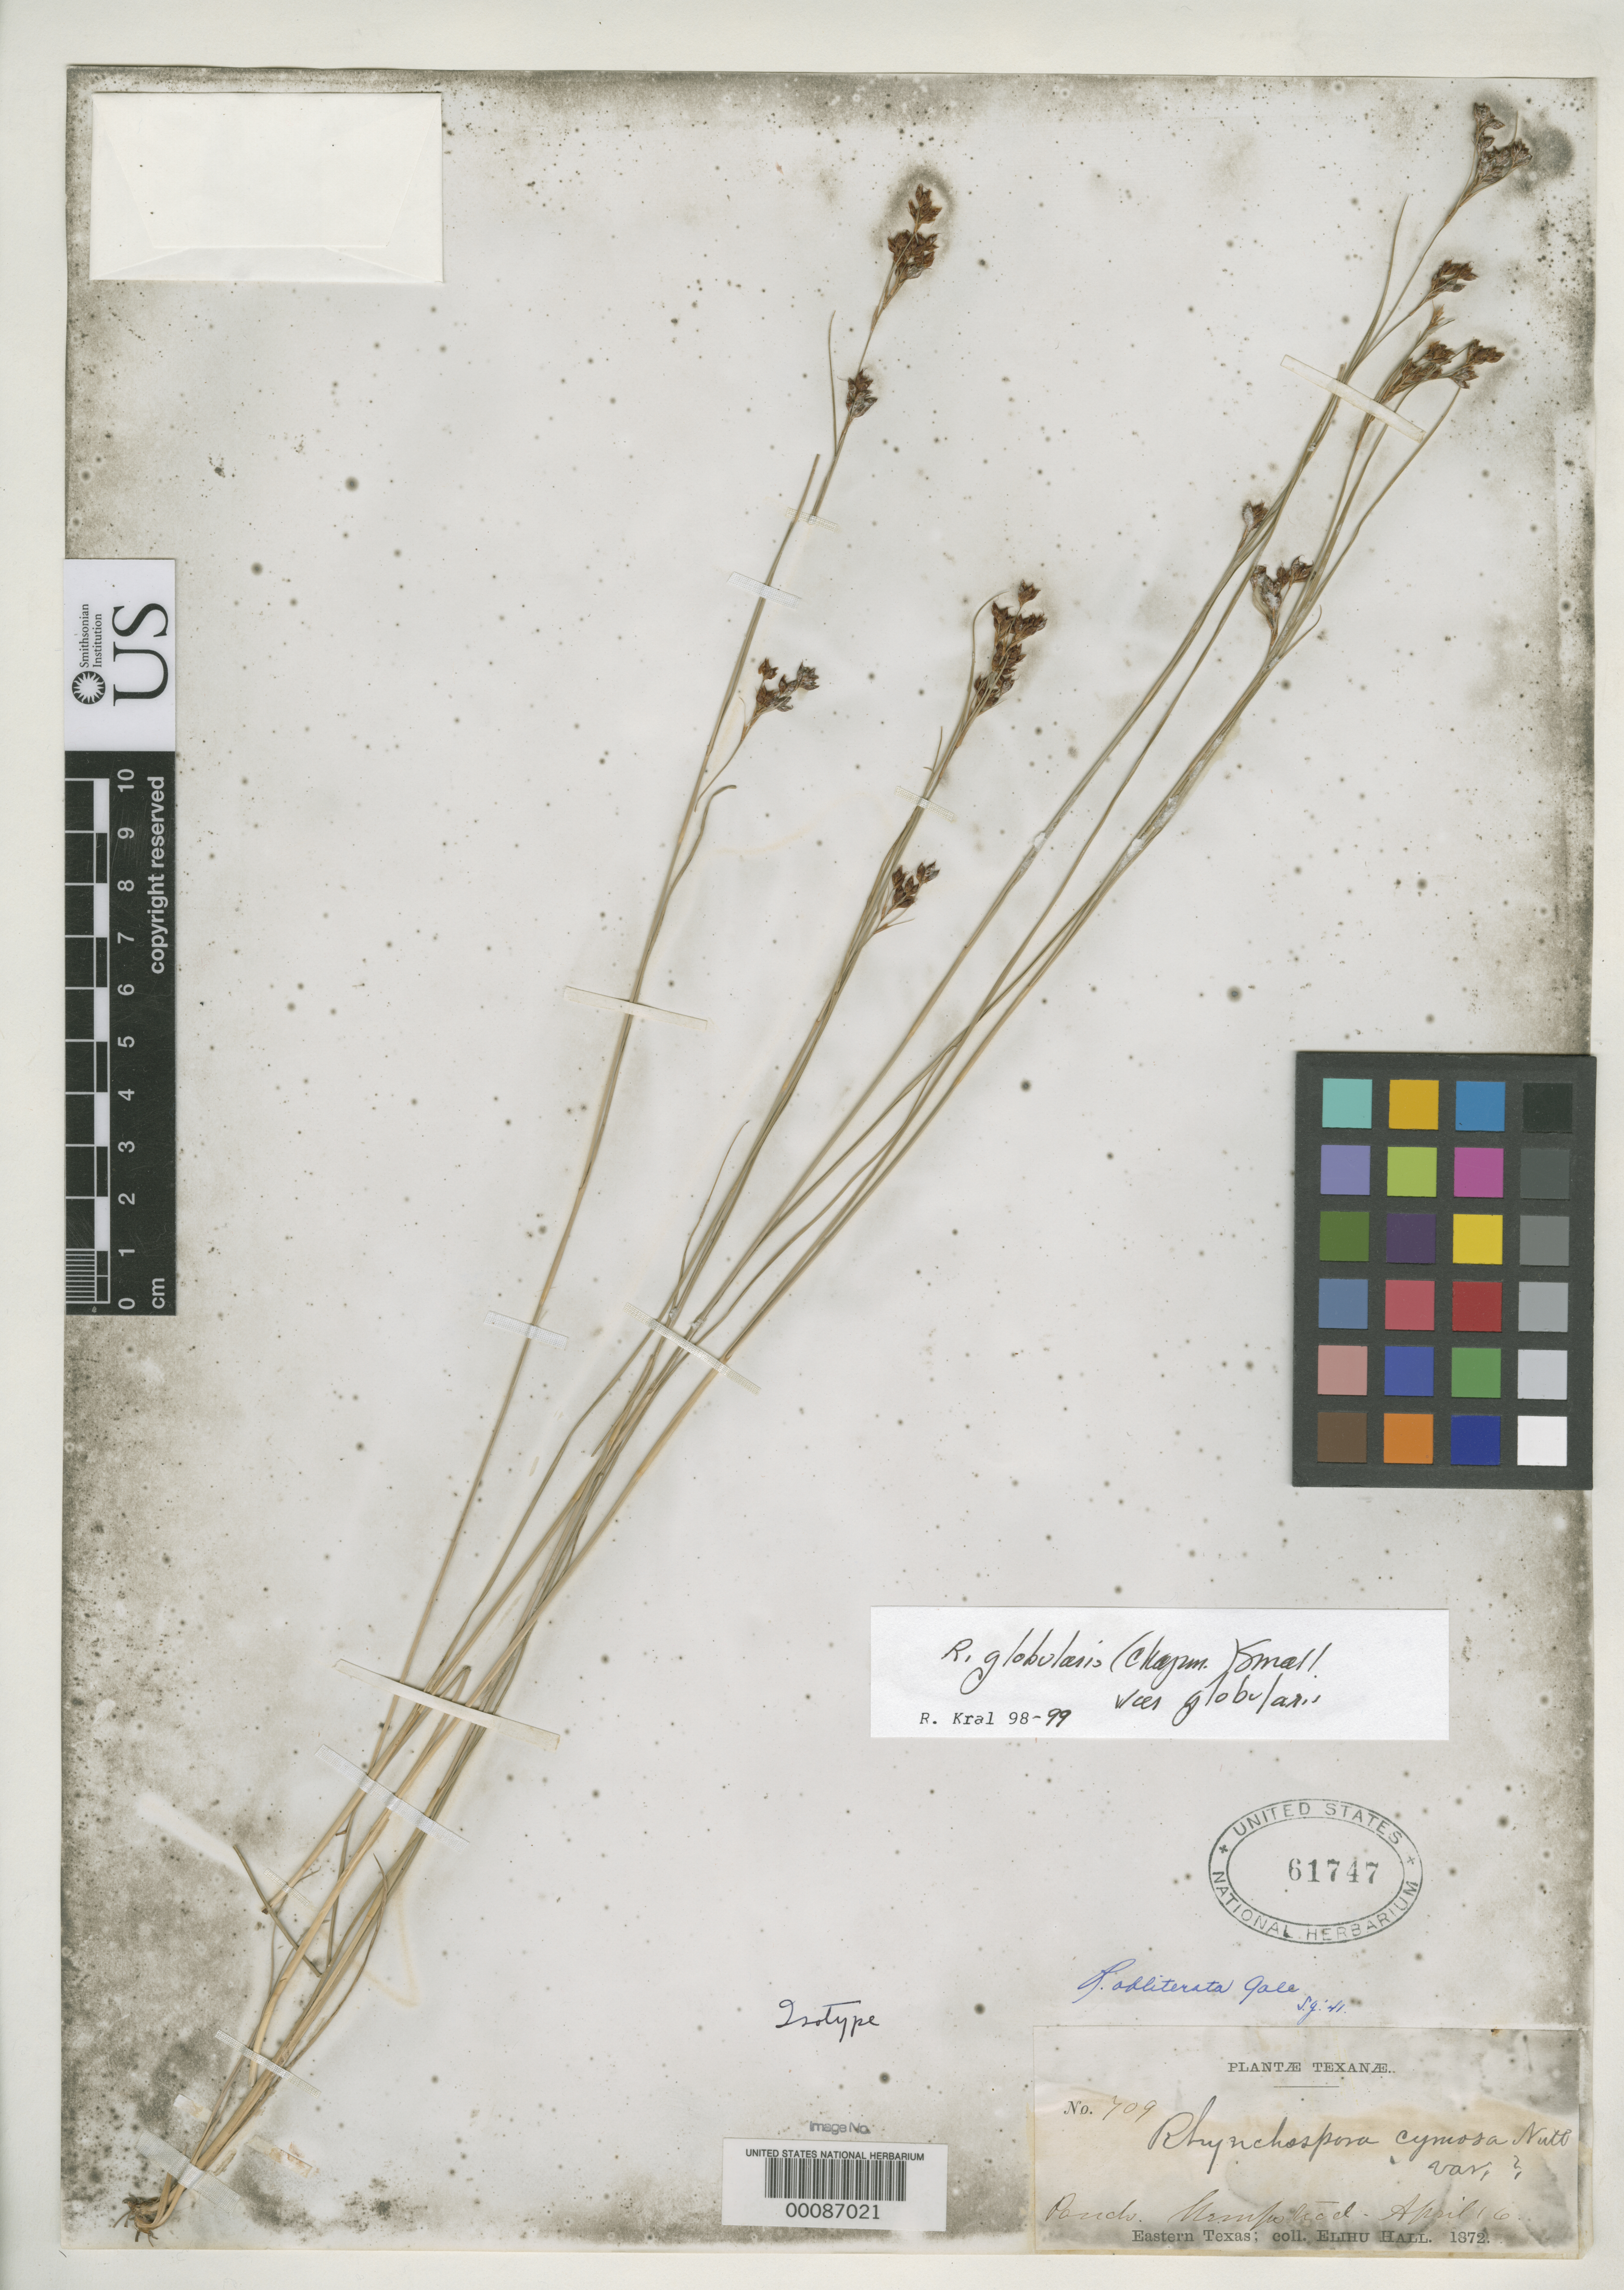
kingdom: Plantae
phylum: Tracheophyta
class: Liliopsida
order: Poales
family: Cyperaceae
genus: Rhynchospora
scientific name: Rhynchospora obliterata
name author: Gale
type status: Isotype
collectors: E. Hall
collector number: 709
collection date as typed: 16 Apr 1872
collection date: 1872-04-16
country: United States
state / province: Texas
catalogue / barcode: US 61747